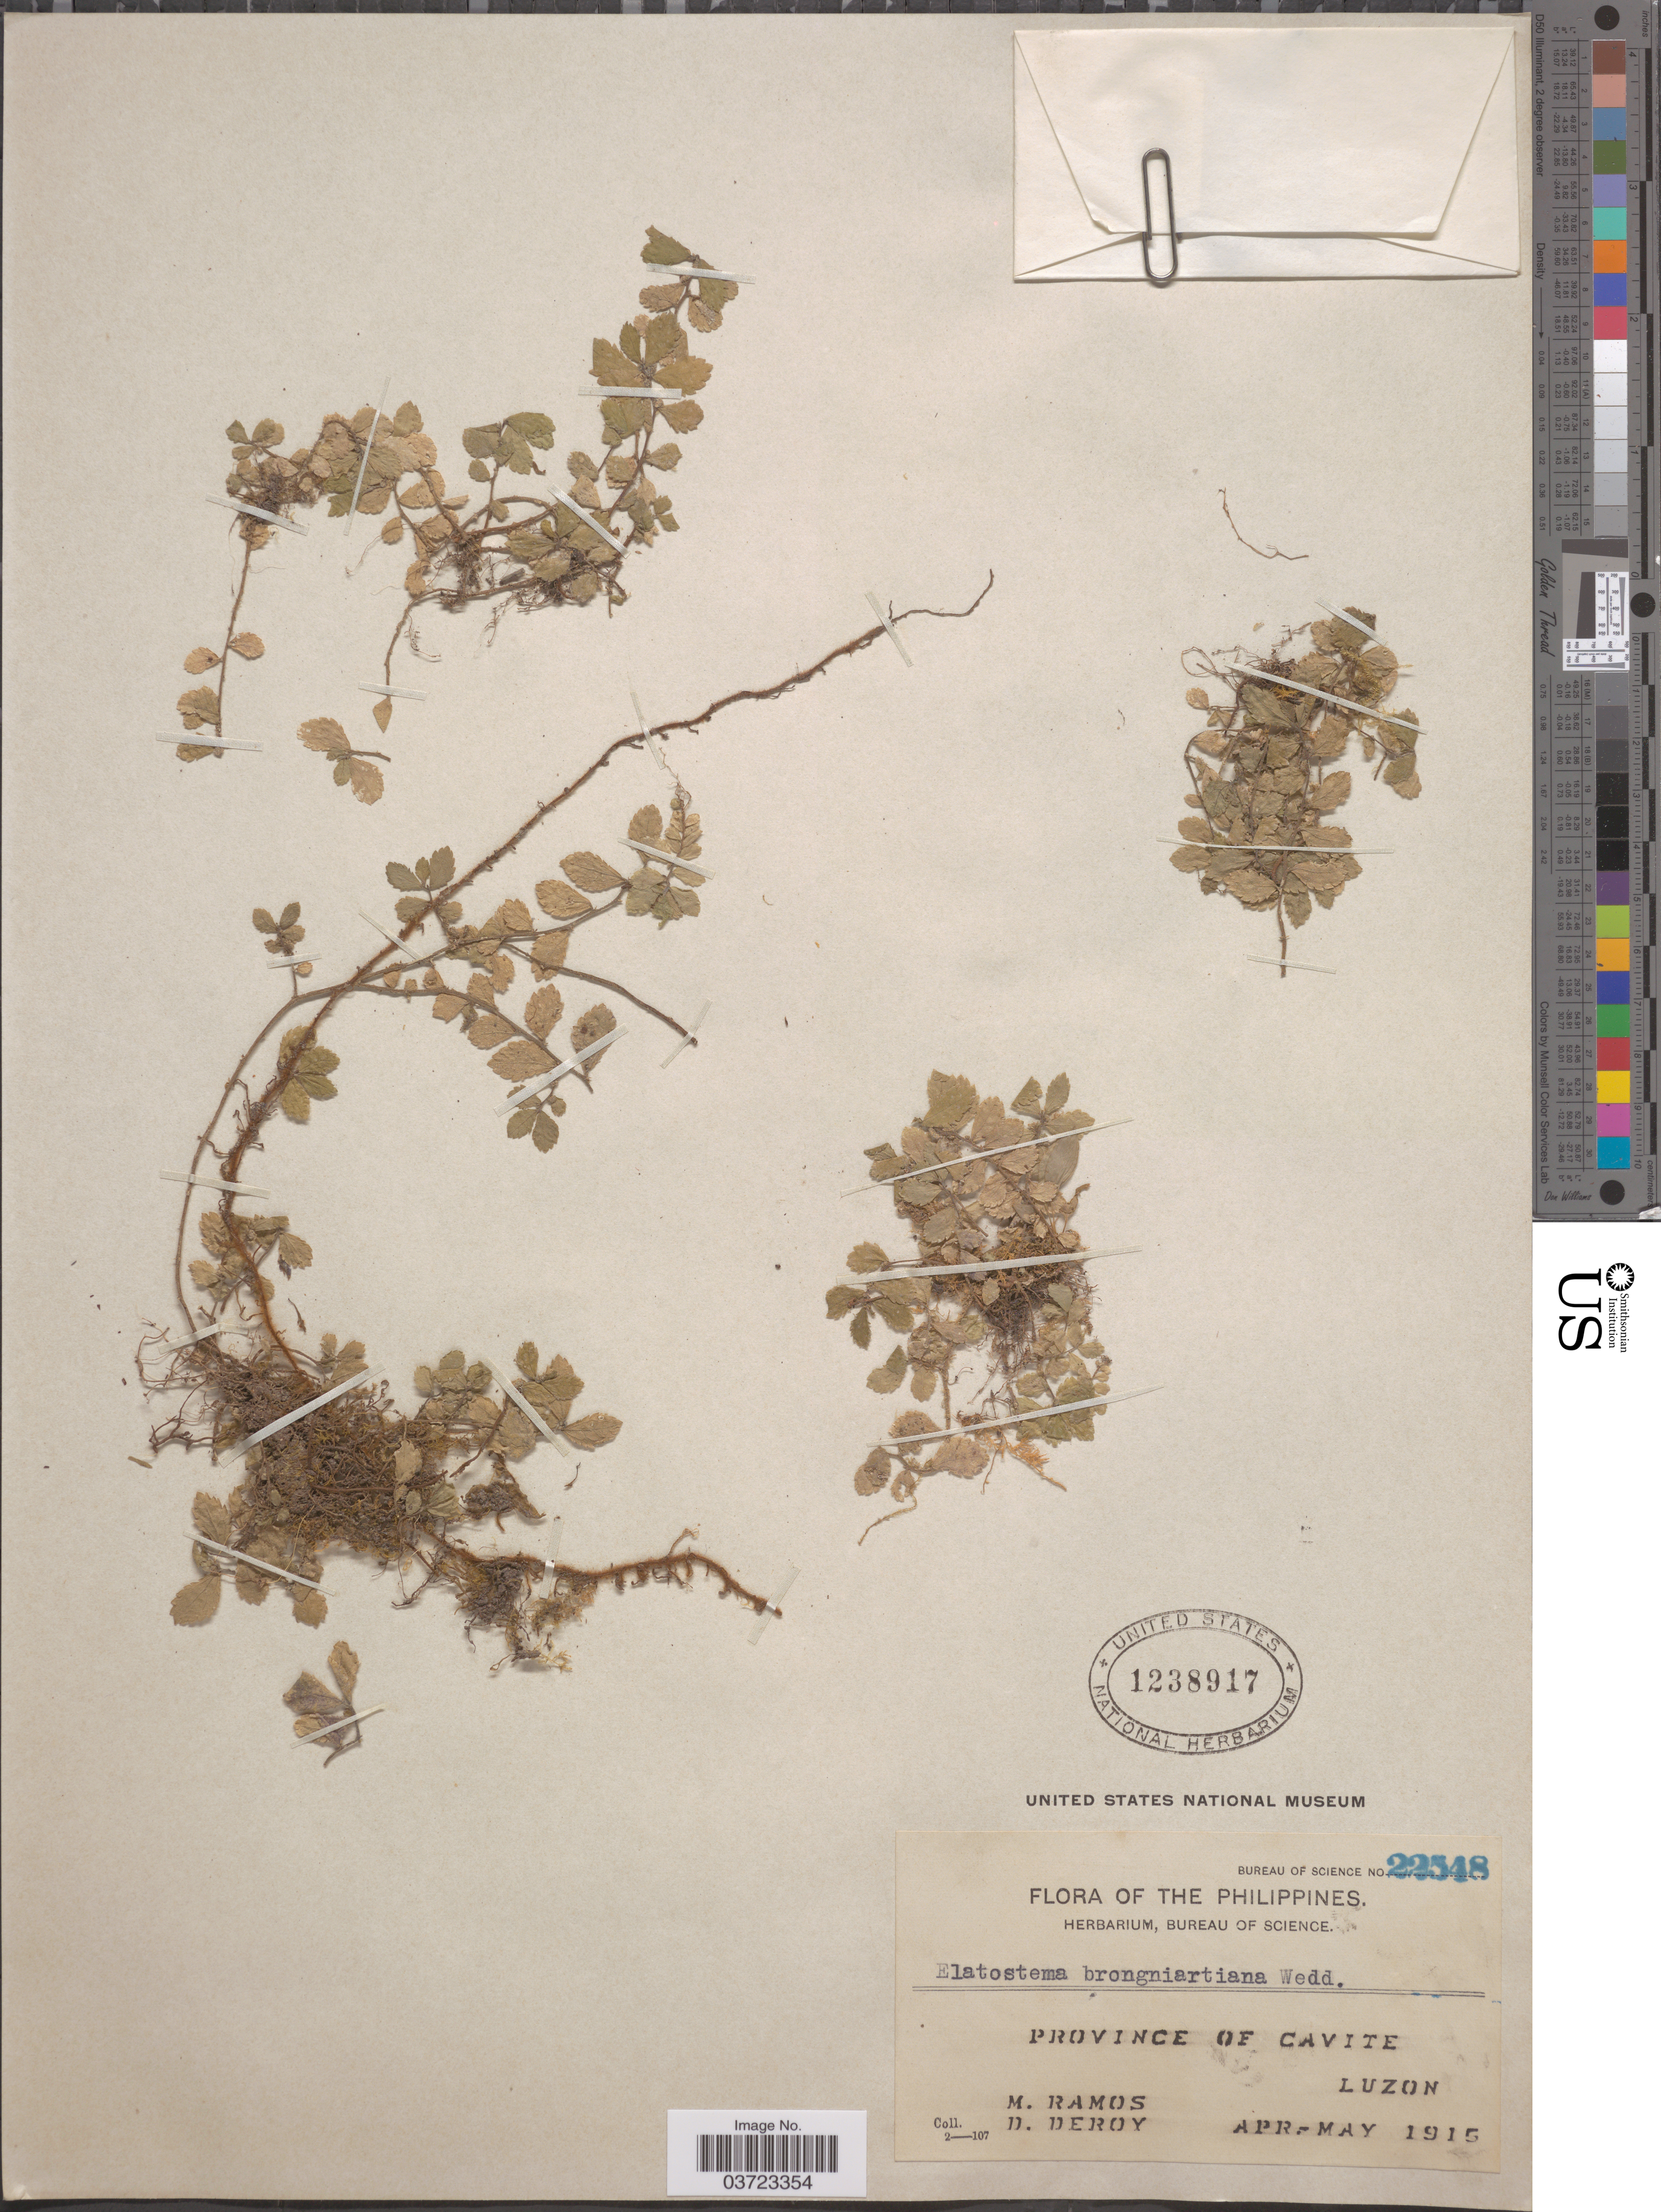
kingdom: Plantae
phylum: Tracheophyta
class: Magnoliopsida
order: Rosales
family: Urticaceae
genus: Elatostema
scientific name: Elatostema brongniartianum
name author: Wedd.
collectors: M. Ramos & D. Deroy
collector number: Bureau of Science 22548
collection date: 1915-04/1915-05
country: Philippines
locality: Province of Cavite. Luzon.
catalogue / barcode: US 1238917